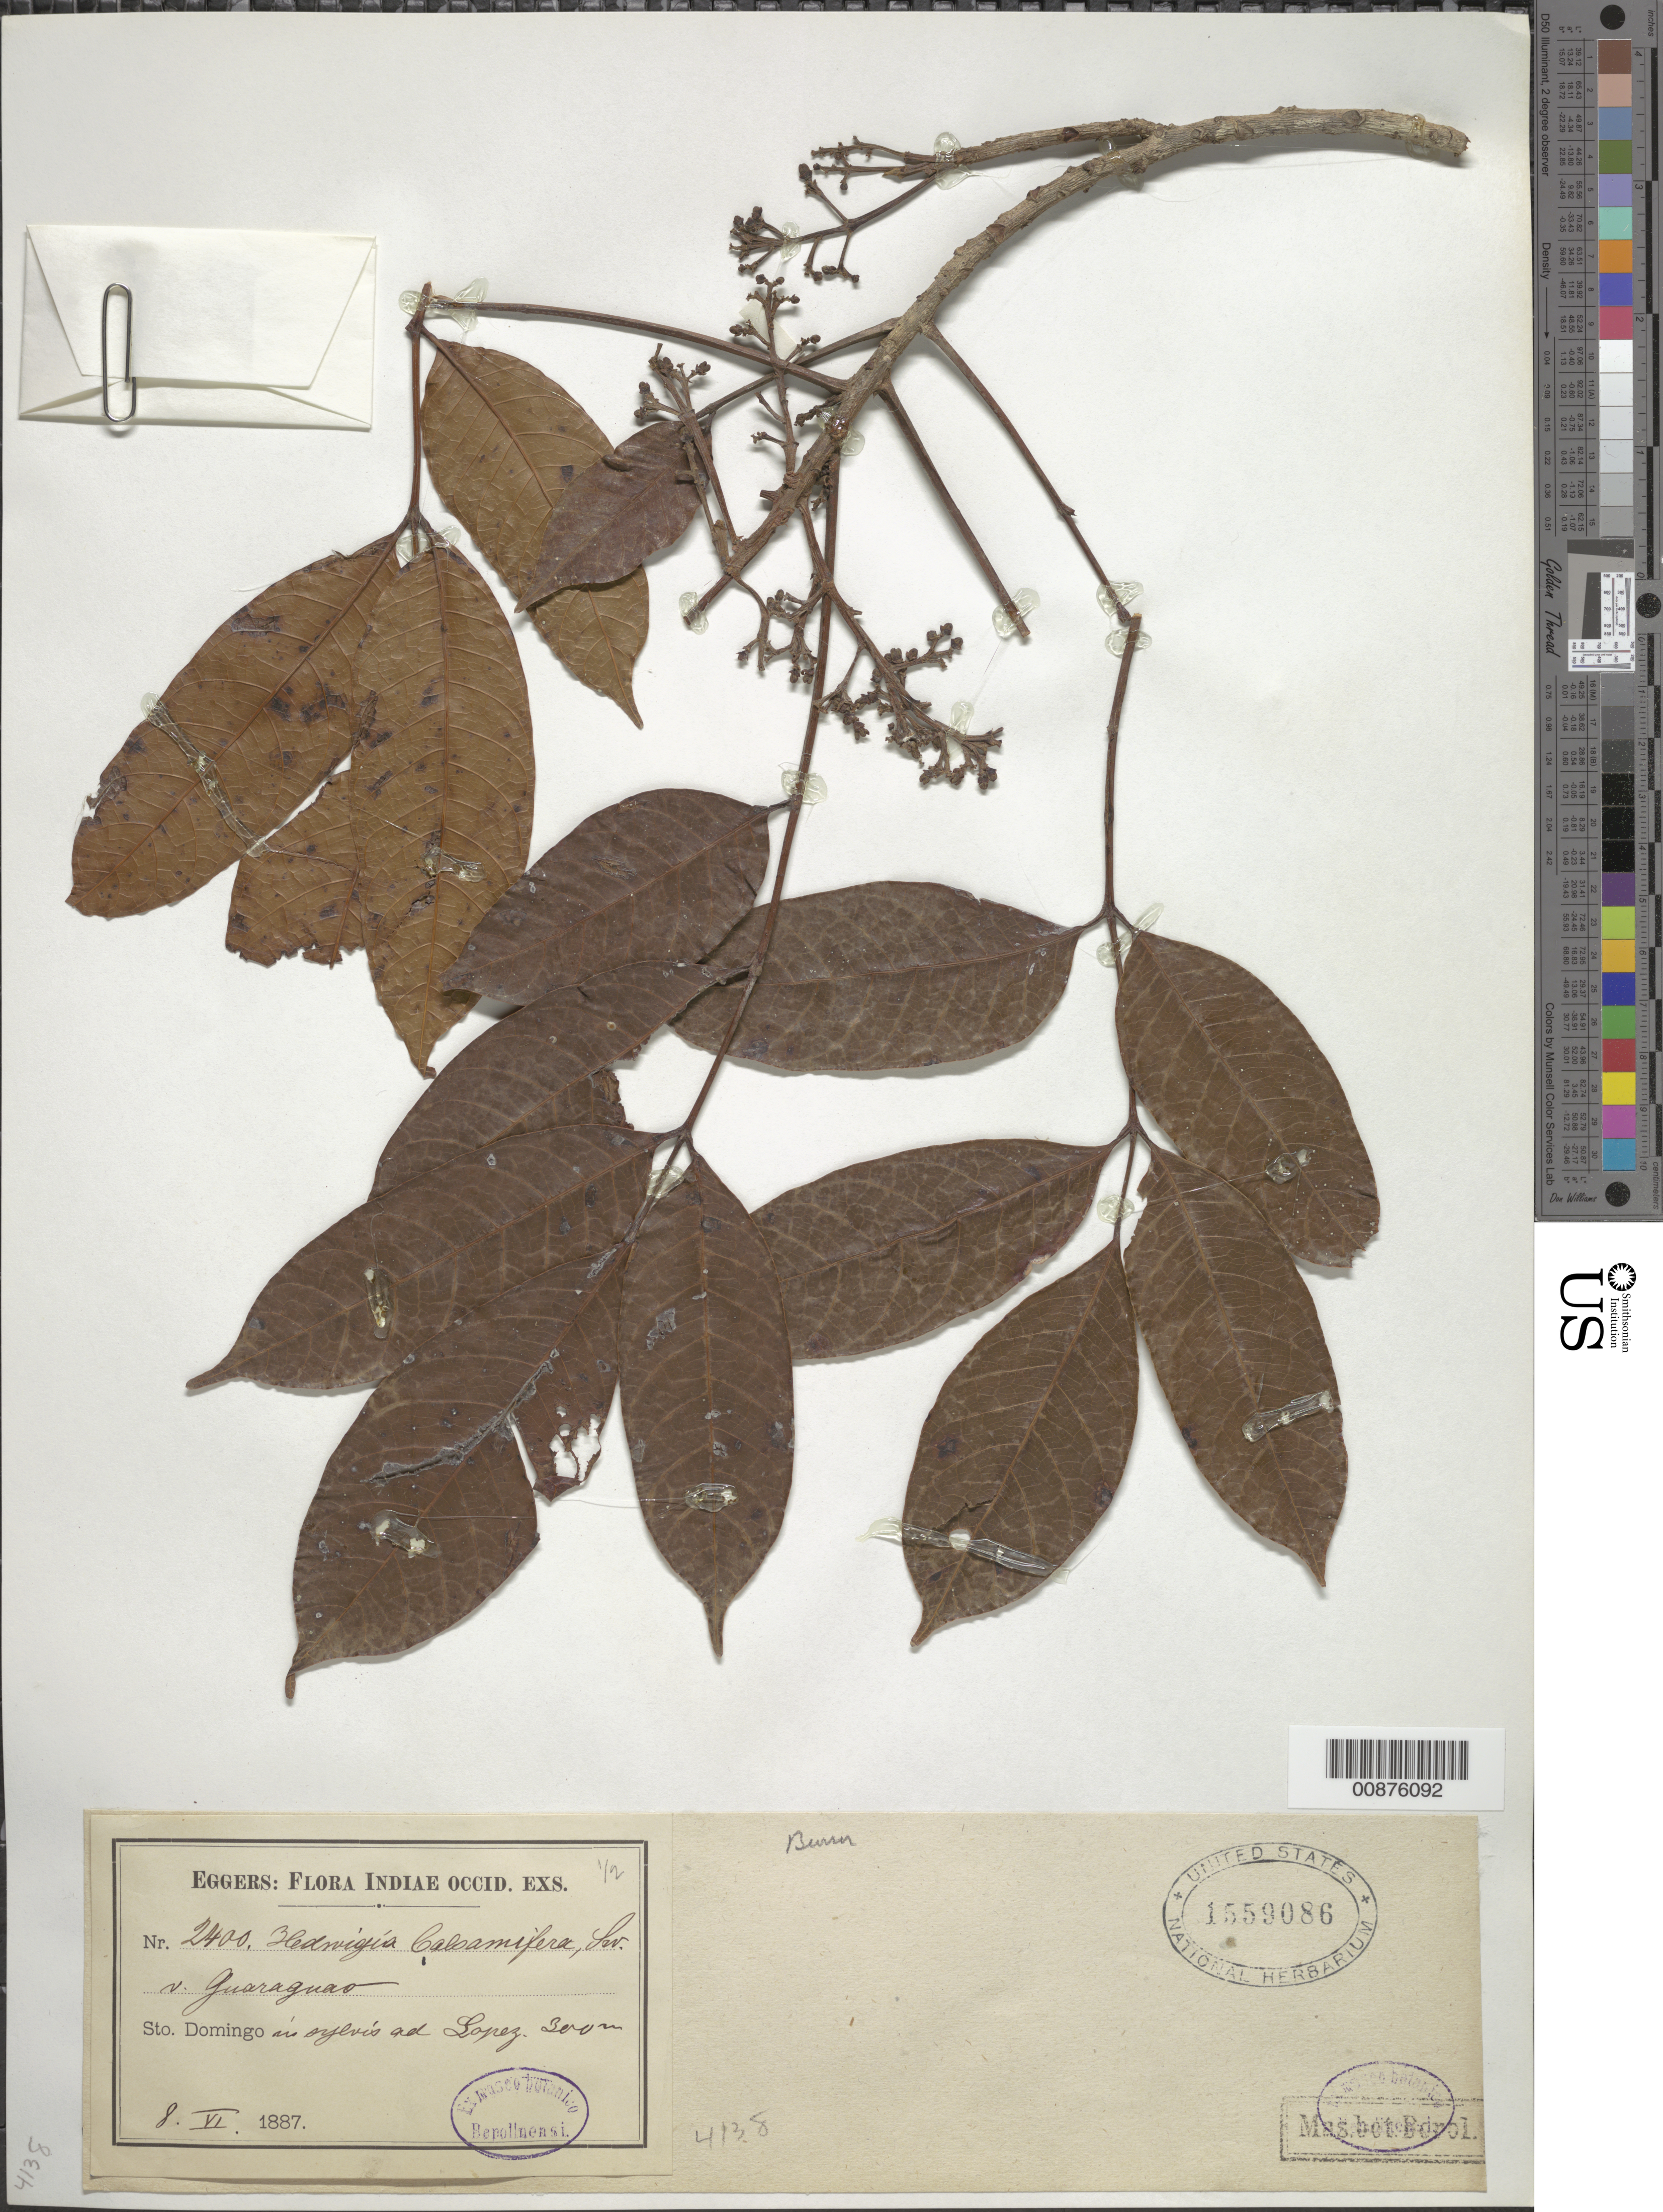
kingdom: Plantae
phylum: Tracheophyta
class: Magnoliopsida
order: Sapindales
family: Burseraceae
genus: Protium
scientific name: Protium balsamiferum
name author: (Sw.) Daly & P. Fine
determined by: Daly, Douglas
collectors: H. F. A. von Eggers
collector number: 2400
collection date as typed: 08 Jun 1887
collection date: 1887-06-08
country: Dominican Republic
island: Hispaniola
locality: Lopez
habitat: In sylvis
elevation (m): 300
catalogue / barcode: US 1559086